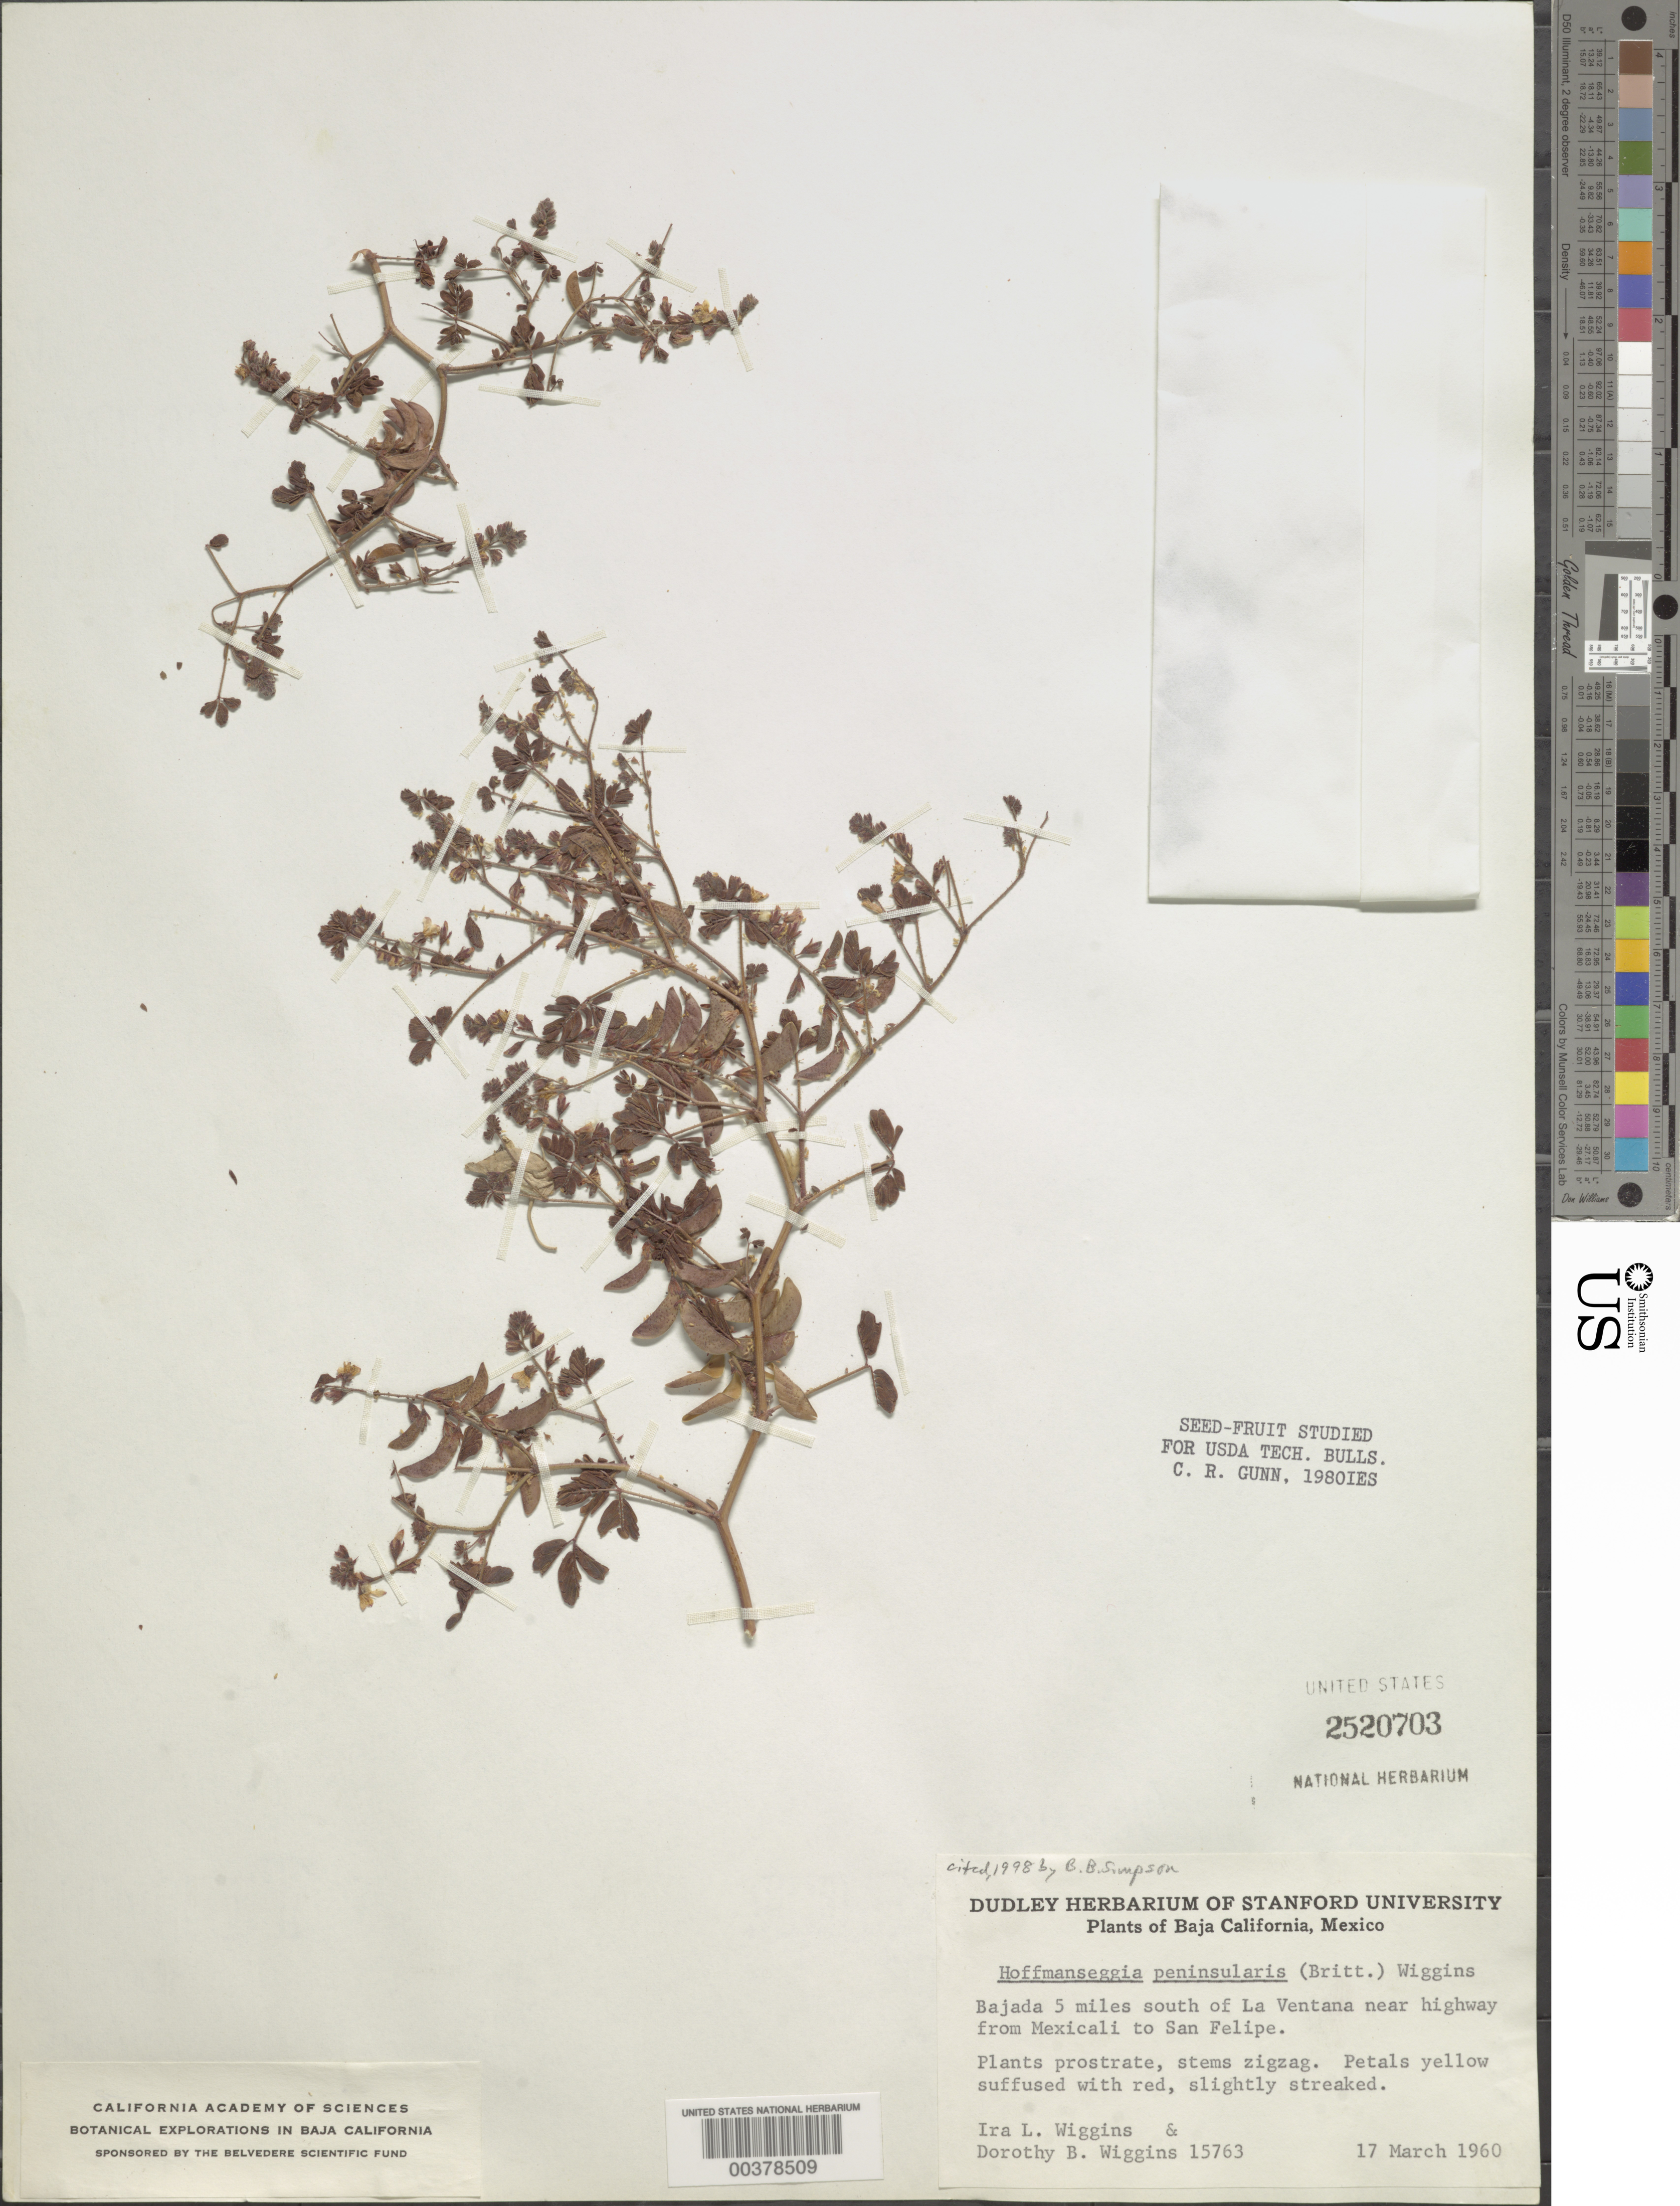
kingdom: Plantae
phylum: Tracheophyta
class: Magnoliopsida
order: Fabales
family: Fabaceae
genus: Hoffmannseggia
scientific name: Hoffmannseggia peninsularis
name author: (Britton) Wiggins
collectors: I. L. Wiggins & D. B. Wiggins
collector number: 15763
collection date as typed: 17 Mar 1960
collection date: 1960-03-17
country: Mexico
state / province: Baja California Norte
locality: Bajada 5 mi S of La Ventana near hwy from Mexicali to San Felipe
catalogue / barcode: US 2520703